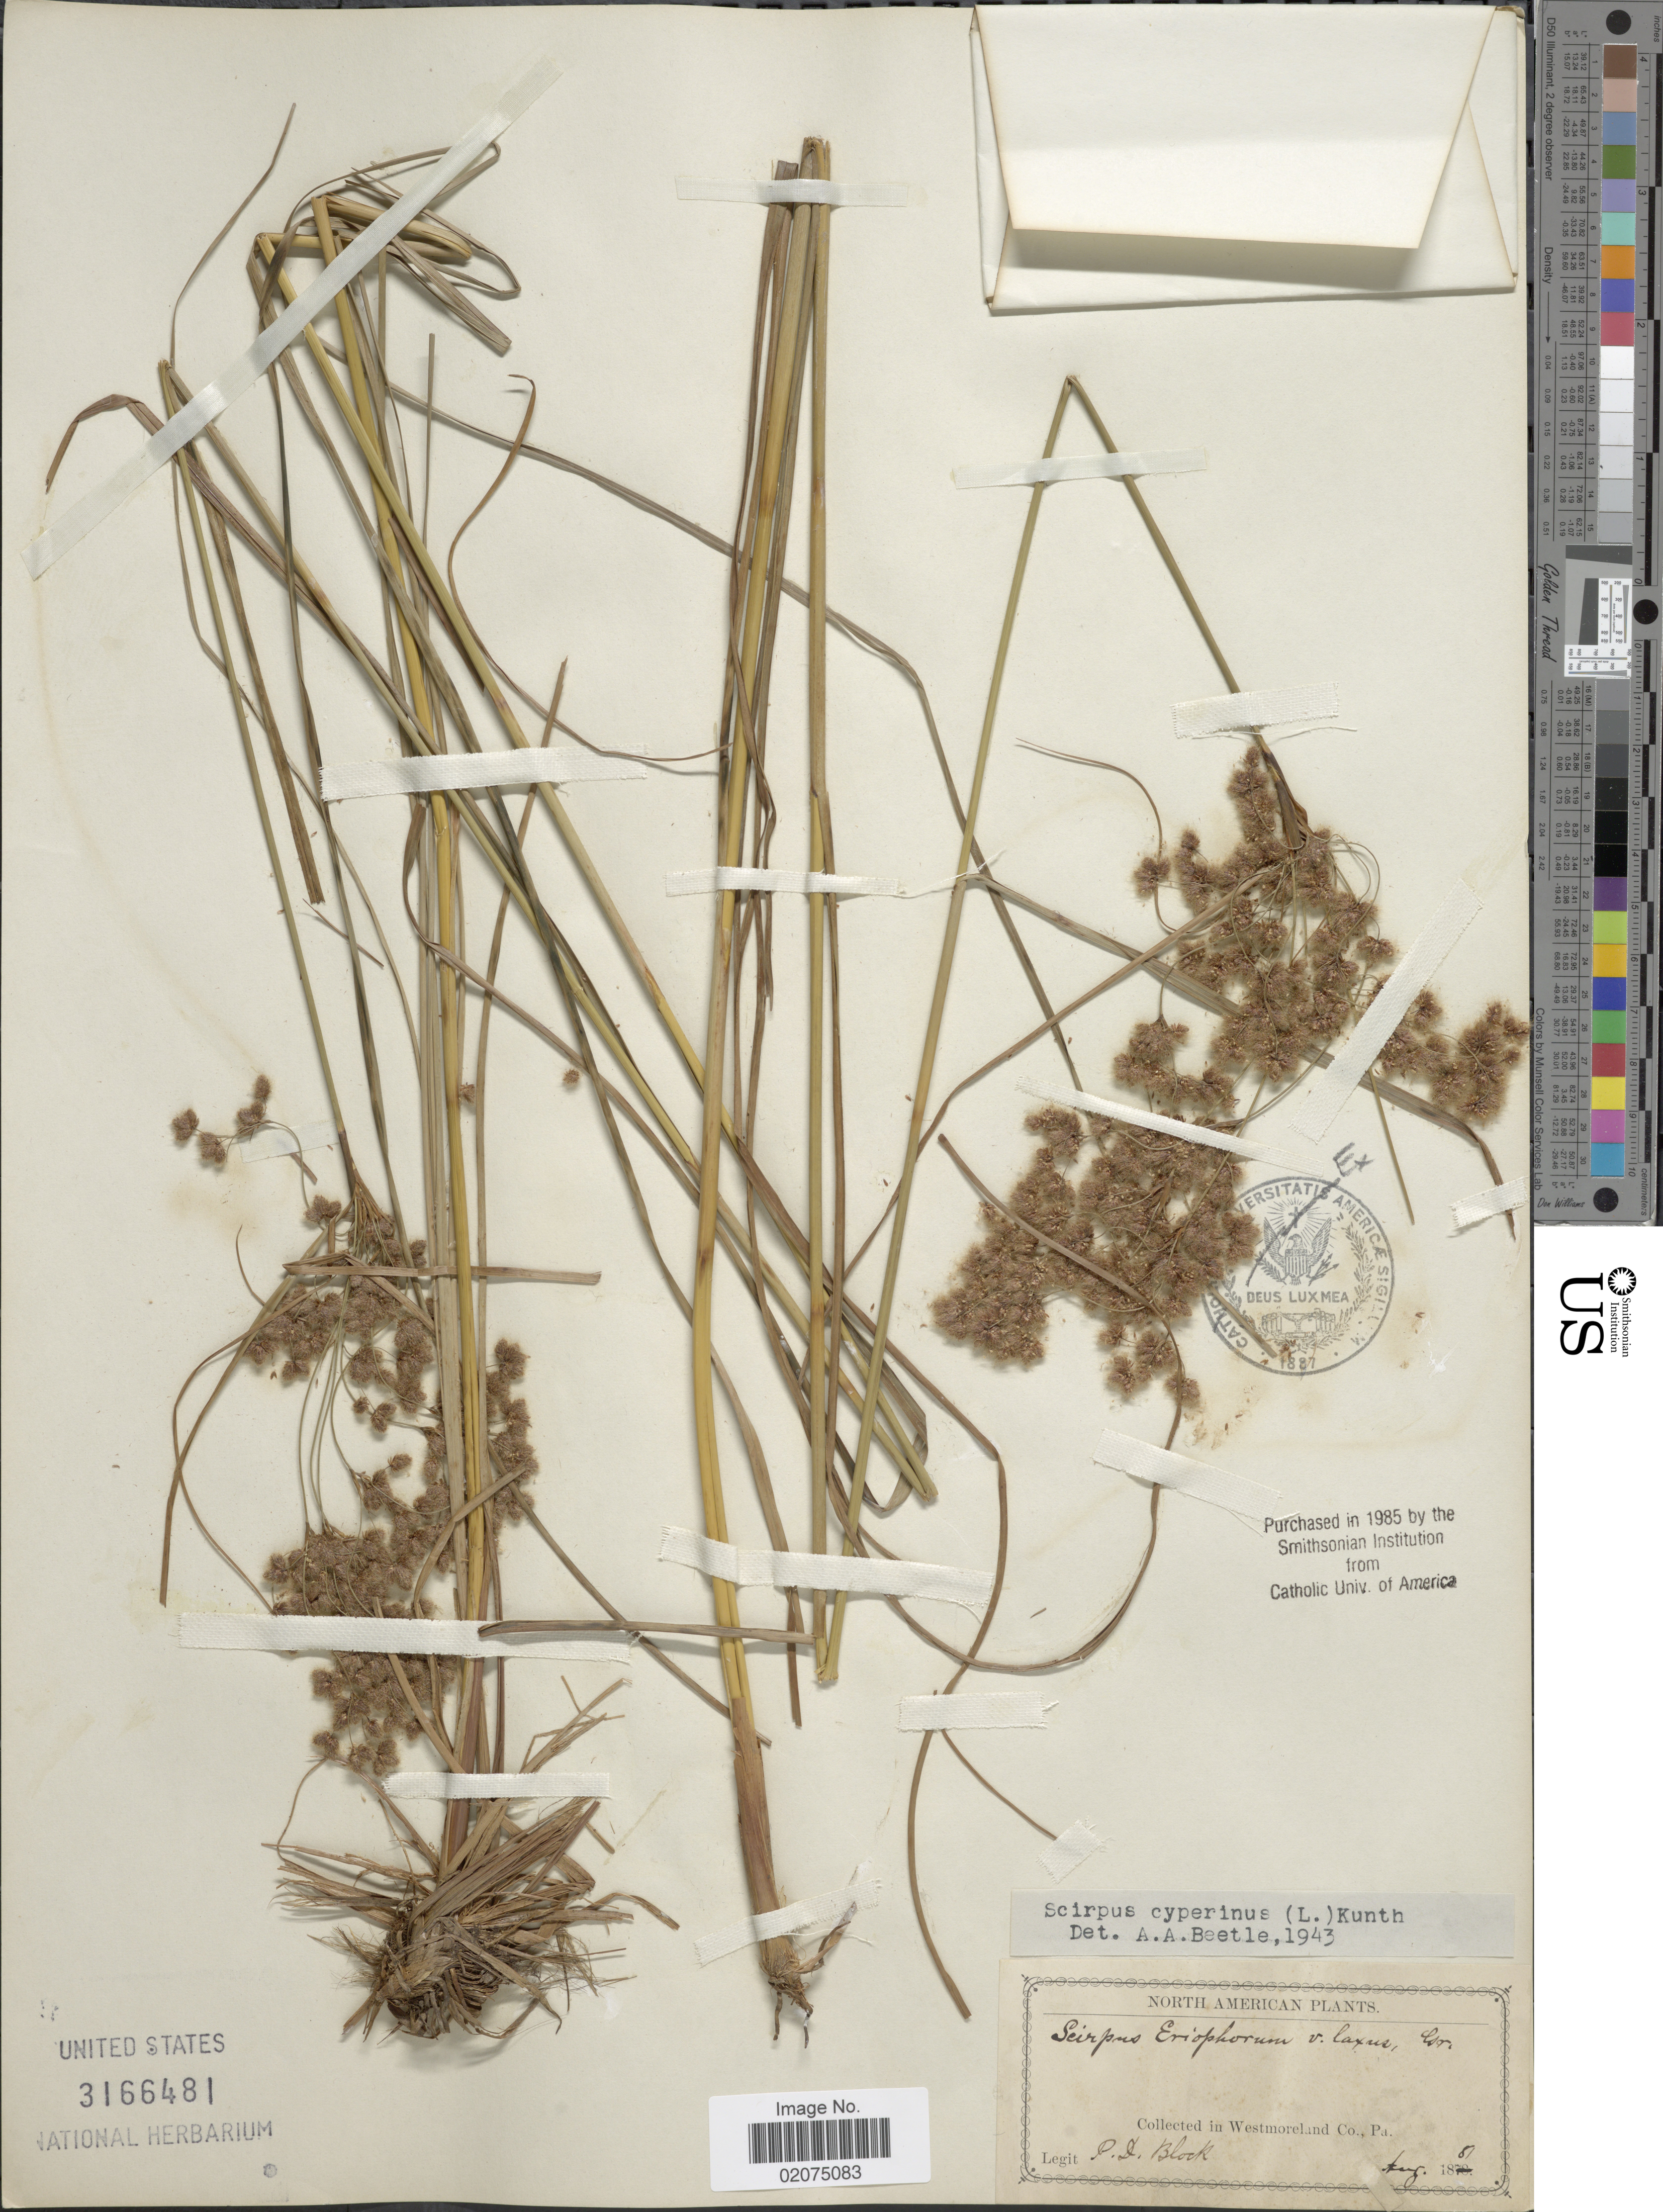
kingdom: Plantae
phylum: Tracheophyta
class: Liliopsida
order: Poales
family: Cyperaceae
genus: Scirpus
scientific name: Scirpus cyperinus (L.) Kunth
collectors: P. De Block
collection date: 1881-08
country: United States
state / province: Pennsylvania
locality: Westmoreland Co., Pa.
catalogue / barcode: US 3166481